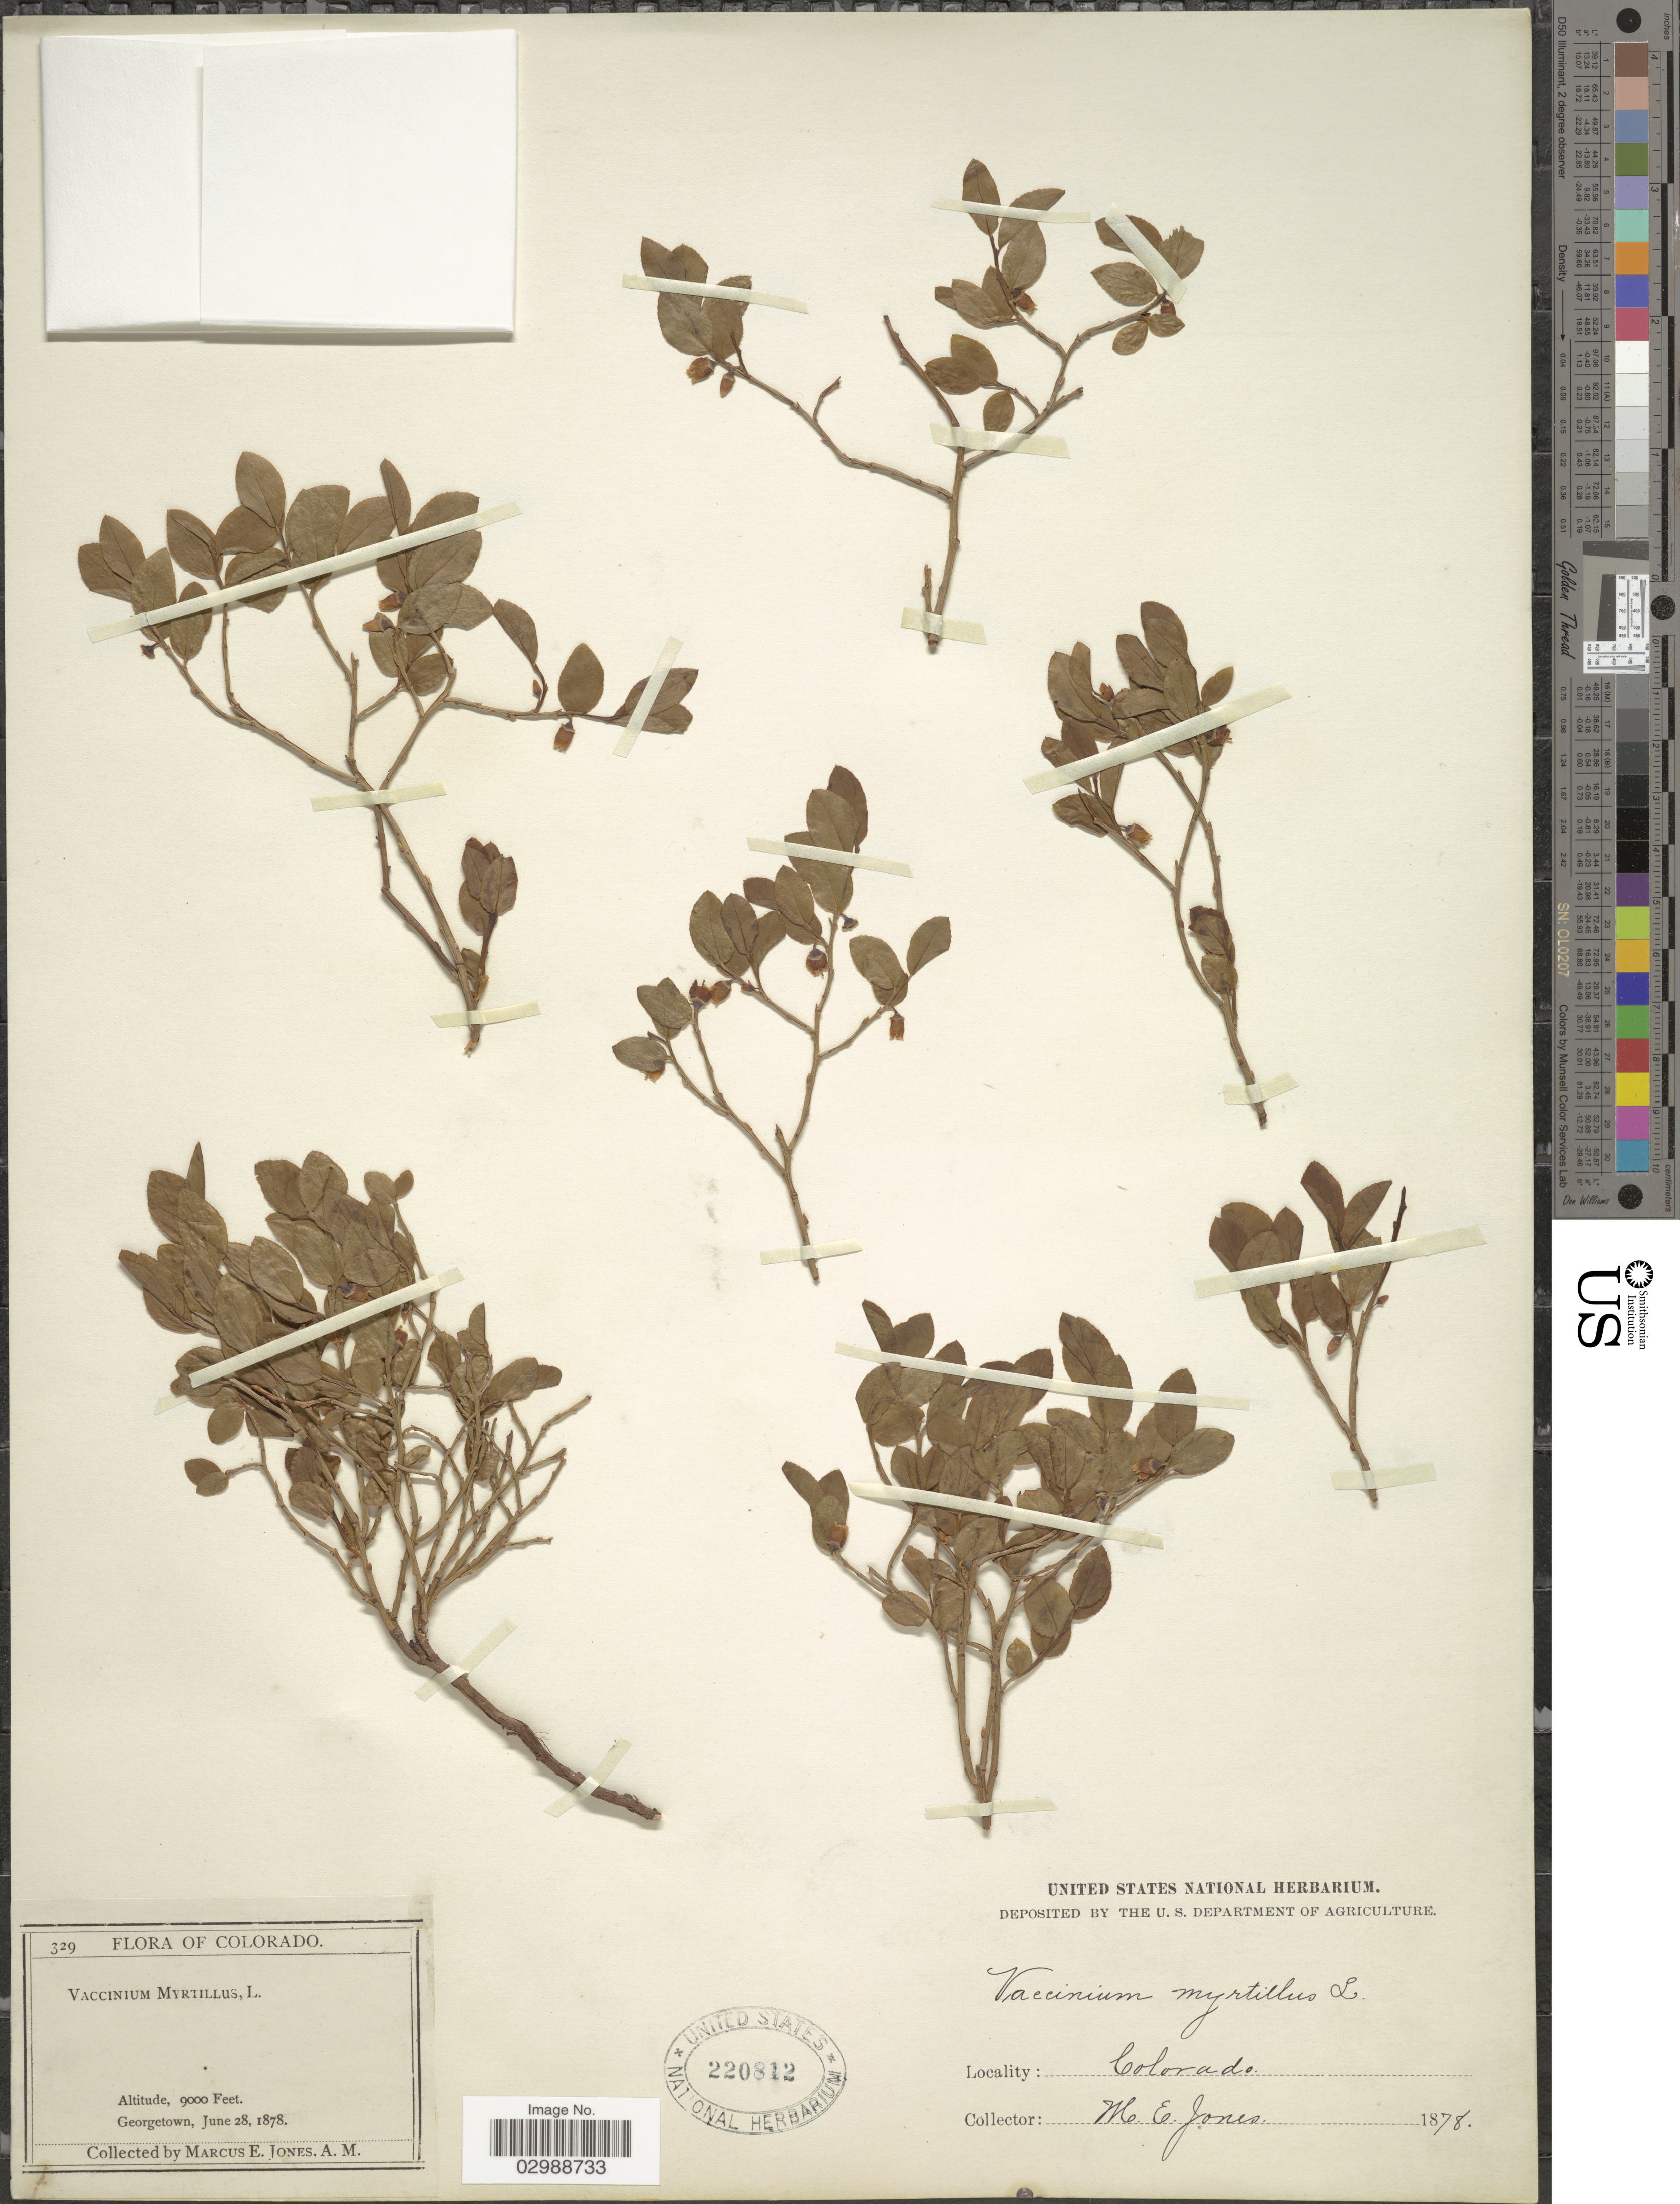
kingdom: Plantae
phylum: Tracheophyta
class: Magnoliopsida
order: Ericales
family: Ericaceae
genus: Vaccinium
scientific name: Vaccinium myrtillus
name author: L.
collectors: M. E. Jones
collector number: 329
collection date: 1878-06-28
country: United States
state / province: Colorado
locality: Georgetown.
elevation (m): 2743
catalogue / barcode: US 220812